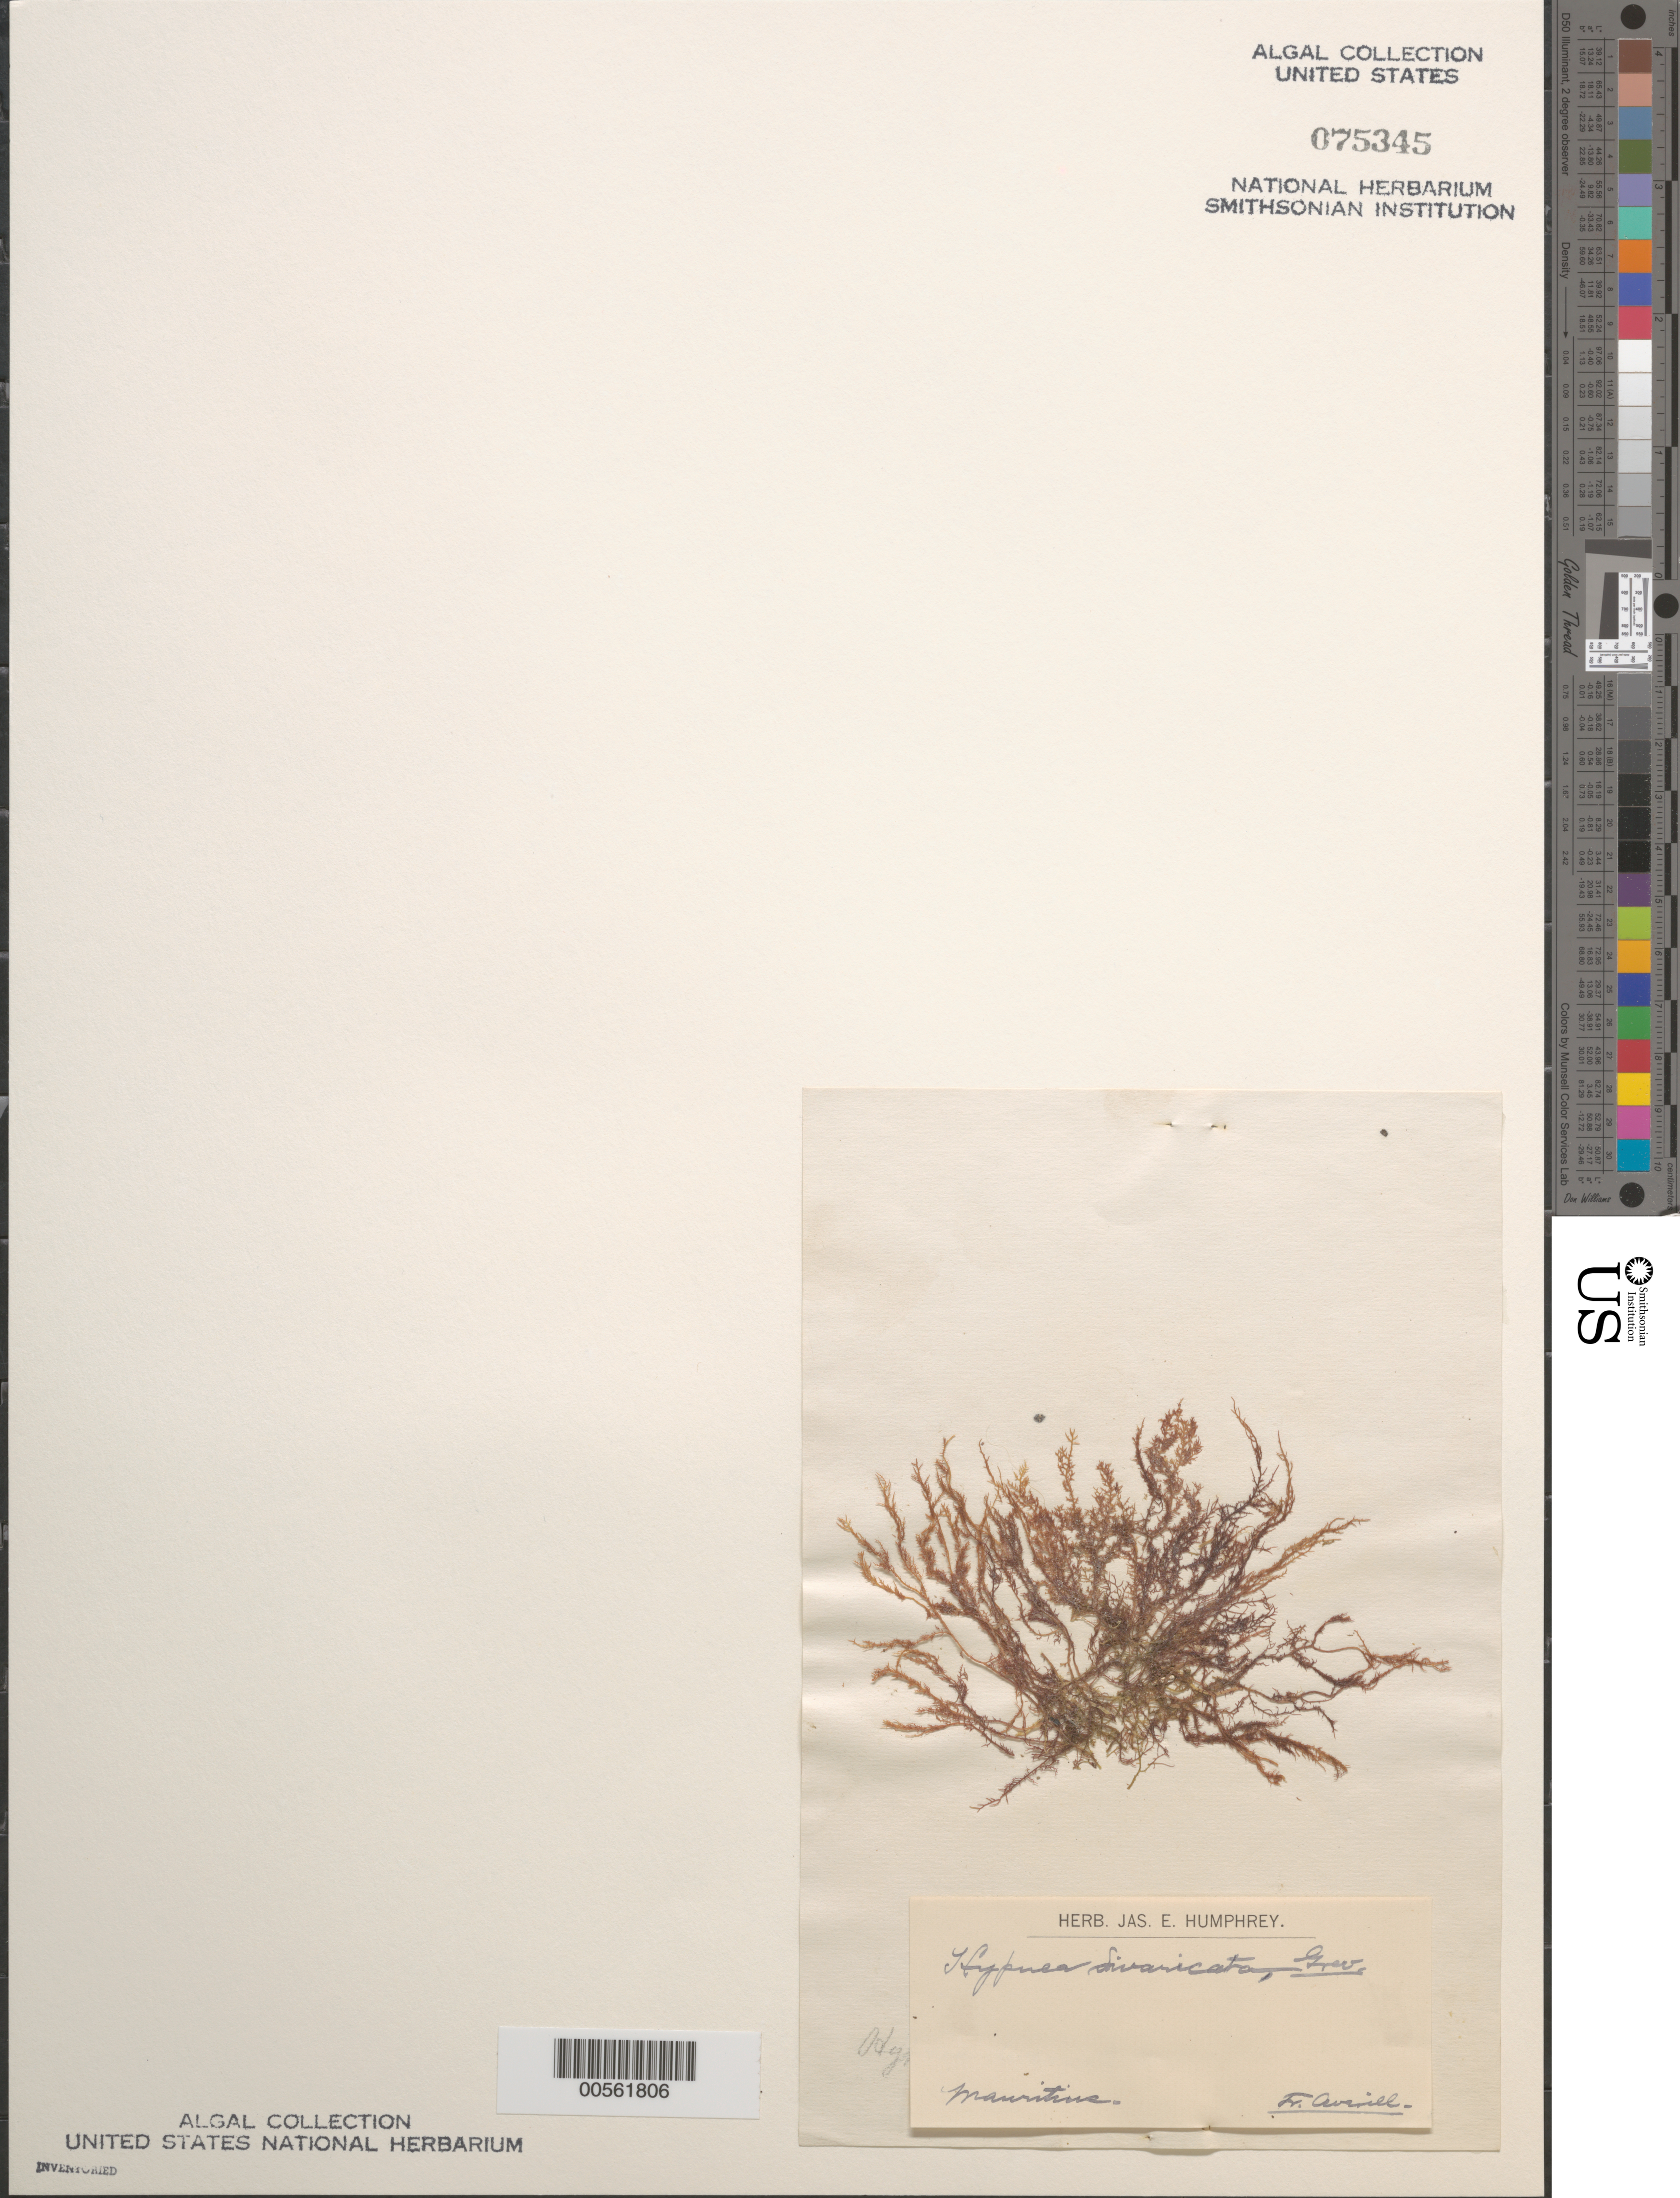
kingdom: Plantae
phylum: Rhodophyta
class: Florideophyceae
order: Gigartinales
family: Cystocloniaceae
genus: Hypnea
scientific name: Hypnea divaricata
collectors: H. Averill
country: Mauritius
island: Mauritius Island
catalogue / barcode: US 75345